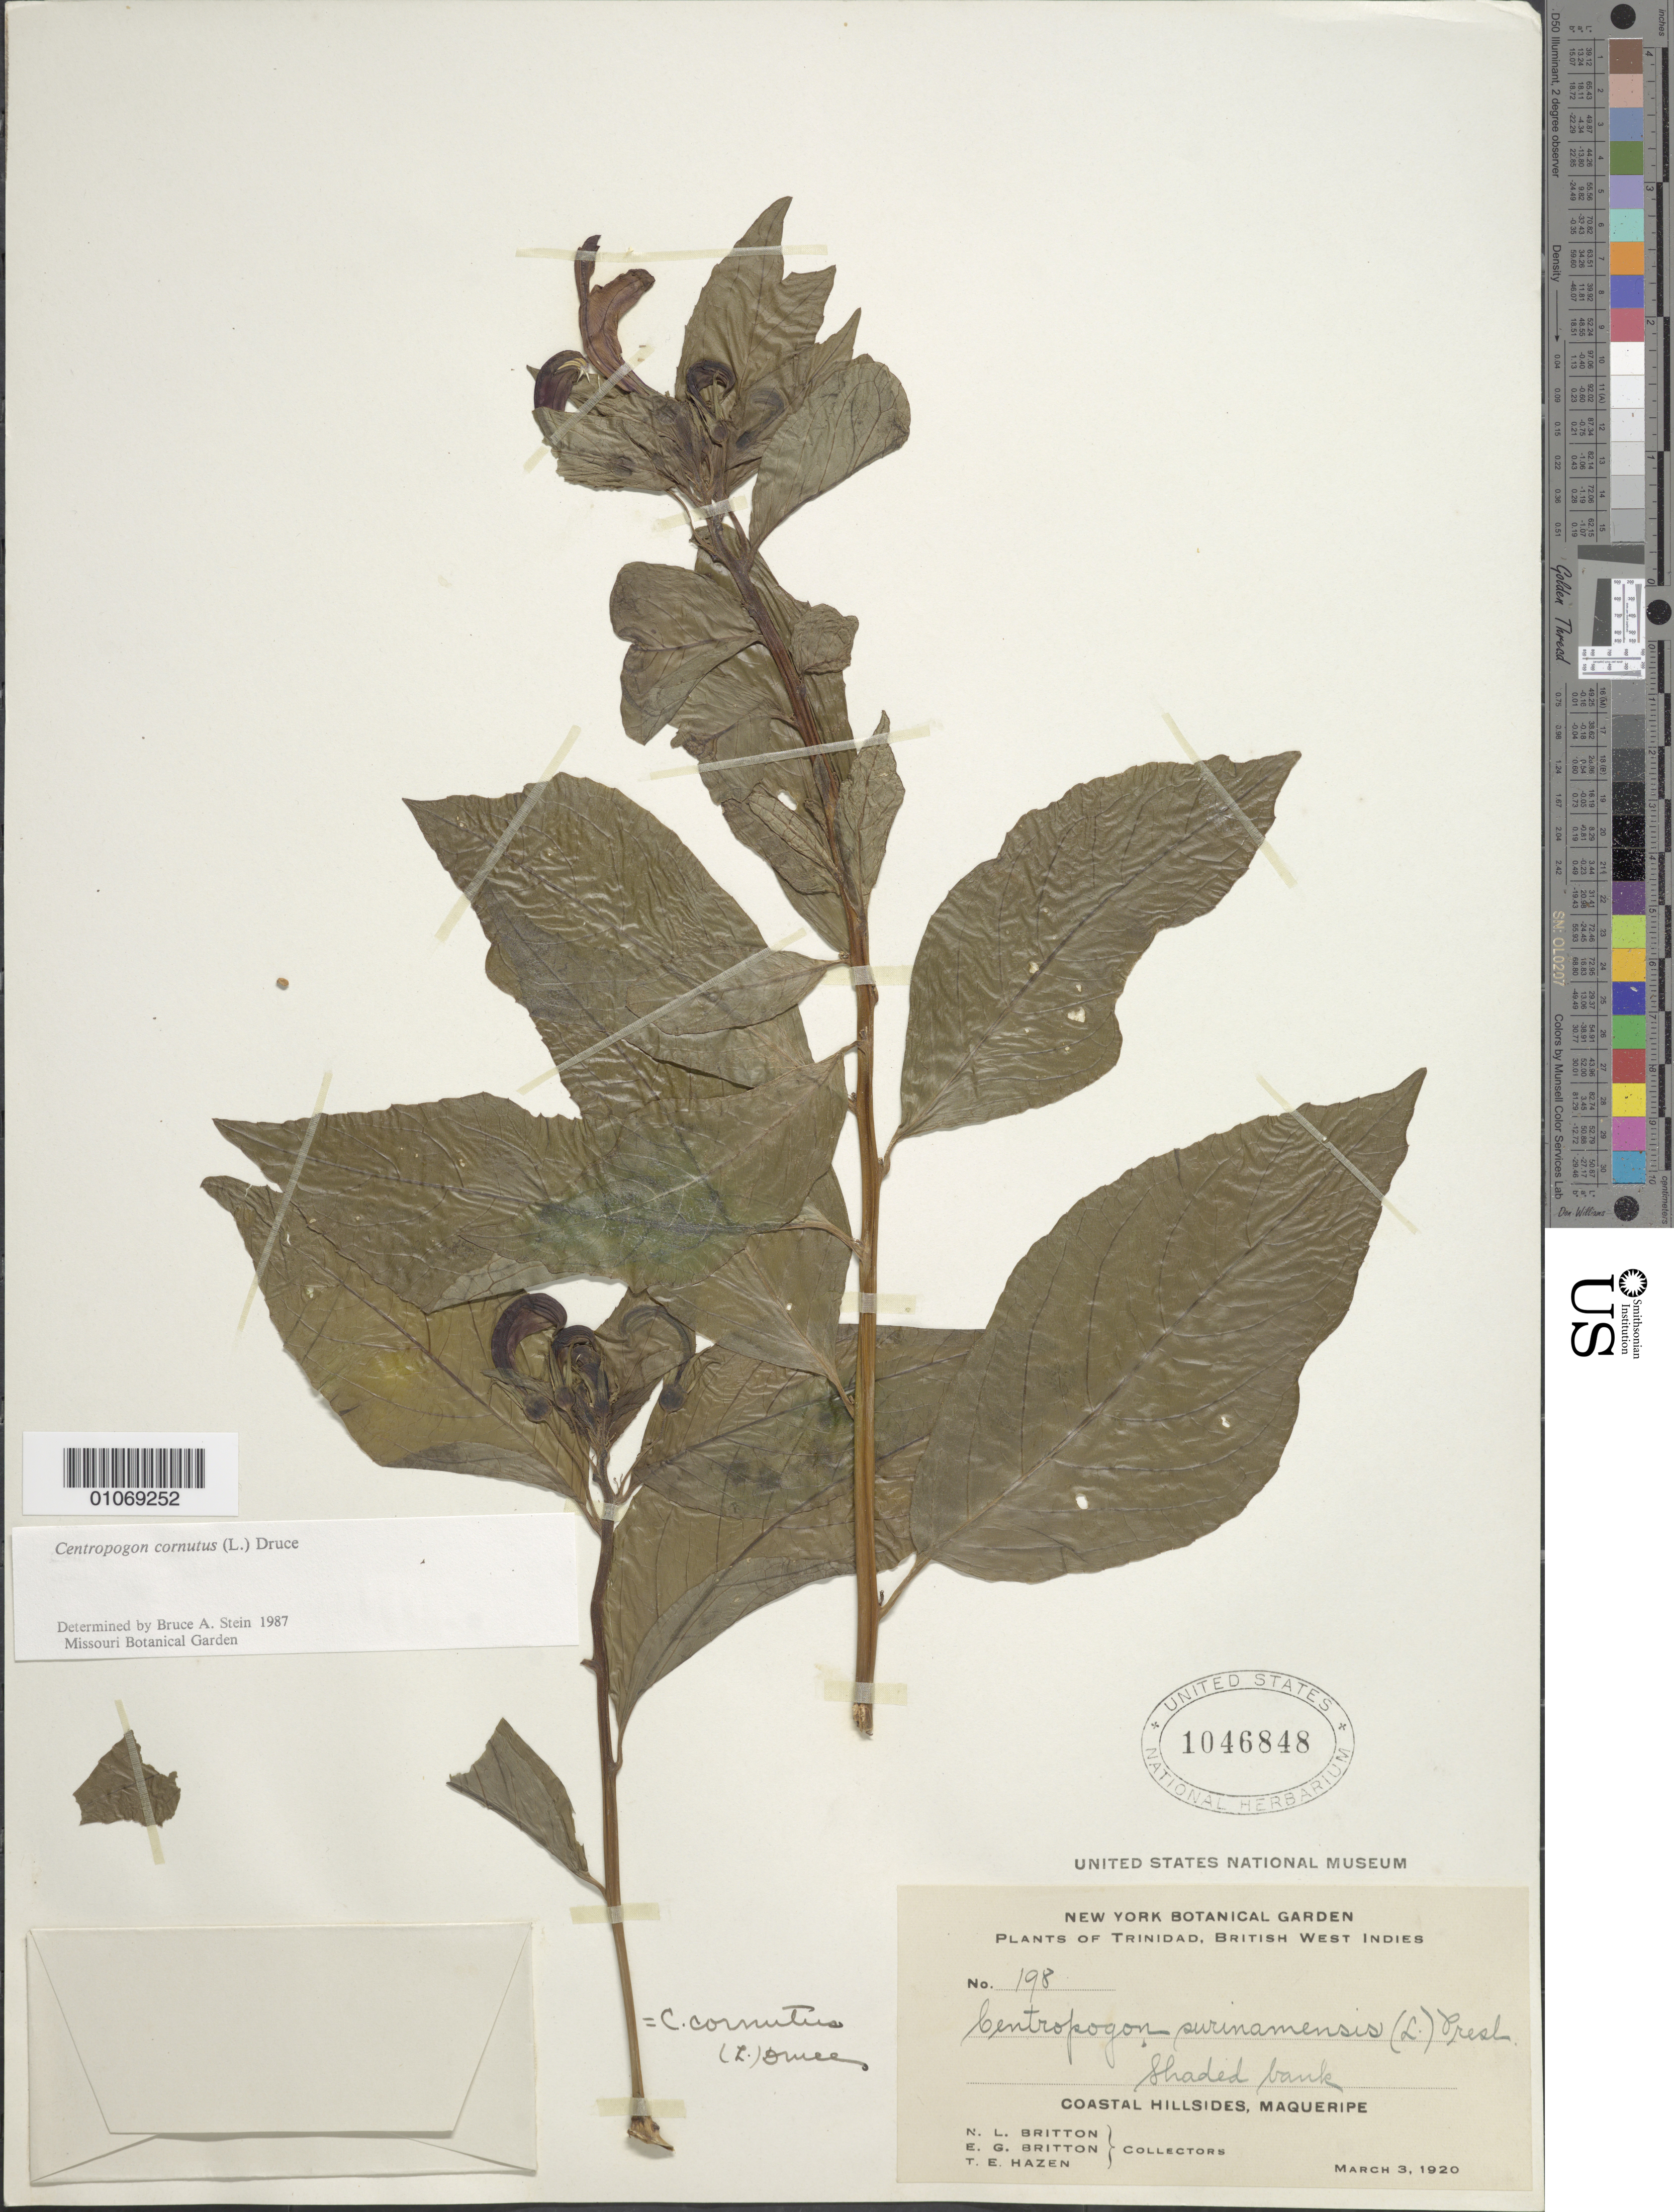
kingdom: Plantae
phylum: Tracheophyta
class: Magnoliopsida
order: Asterales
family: Campanulaceae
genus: Centropogon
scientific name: Centropogon cornutus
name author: (L.) Druce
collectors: N. Britton, E. G. Britton & T. E. Hazen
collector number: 198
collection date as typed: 03 Mar 1920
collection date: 1920-03-03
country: Trinidad and Tobago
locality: Coastal hillsides, Maqueripe. Shaded bank.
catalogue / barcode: US 1046848